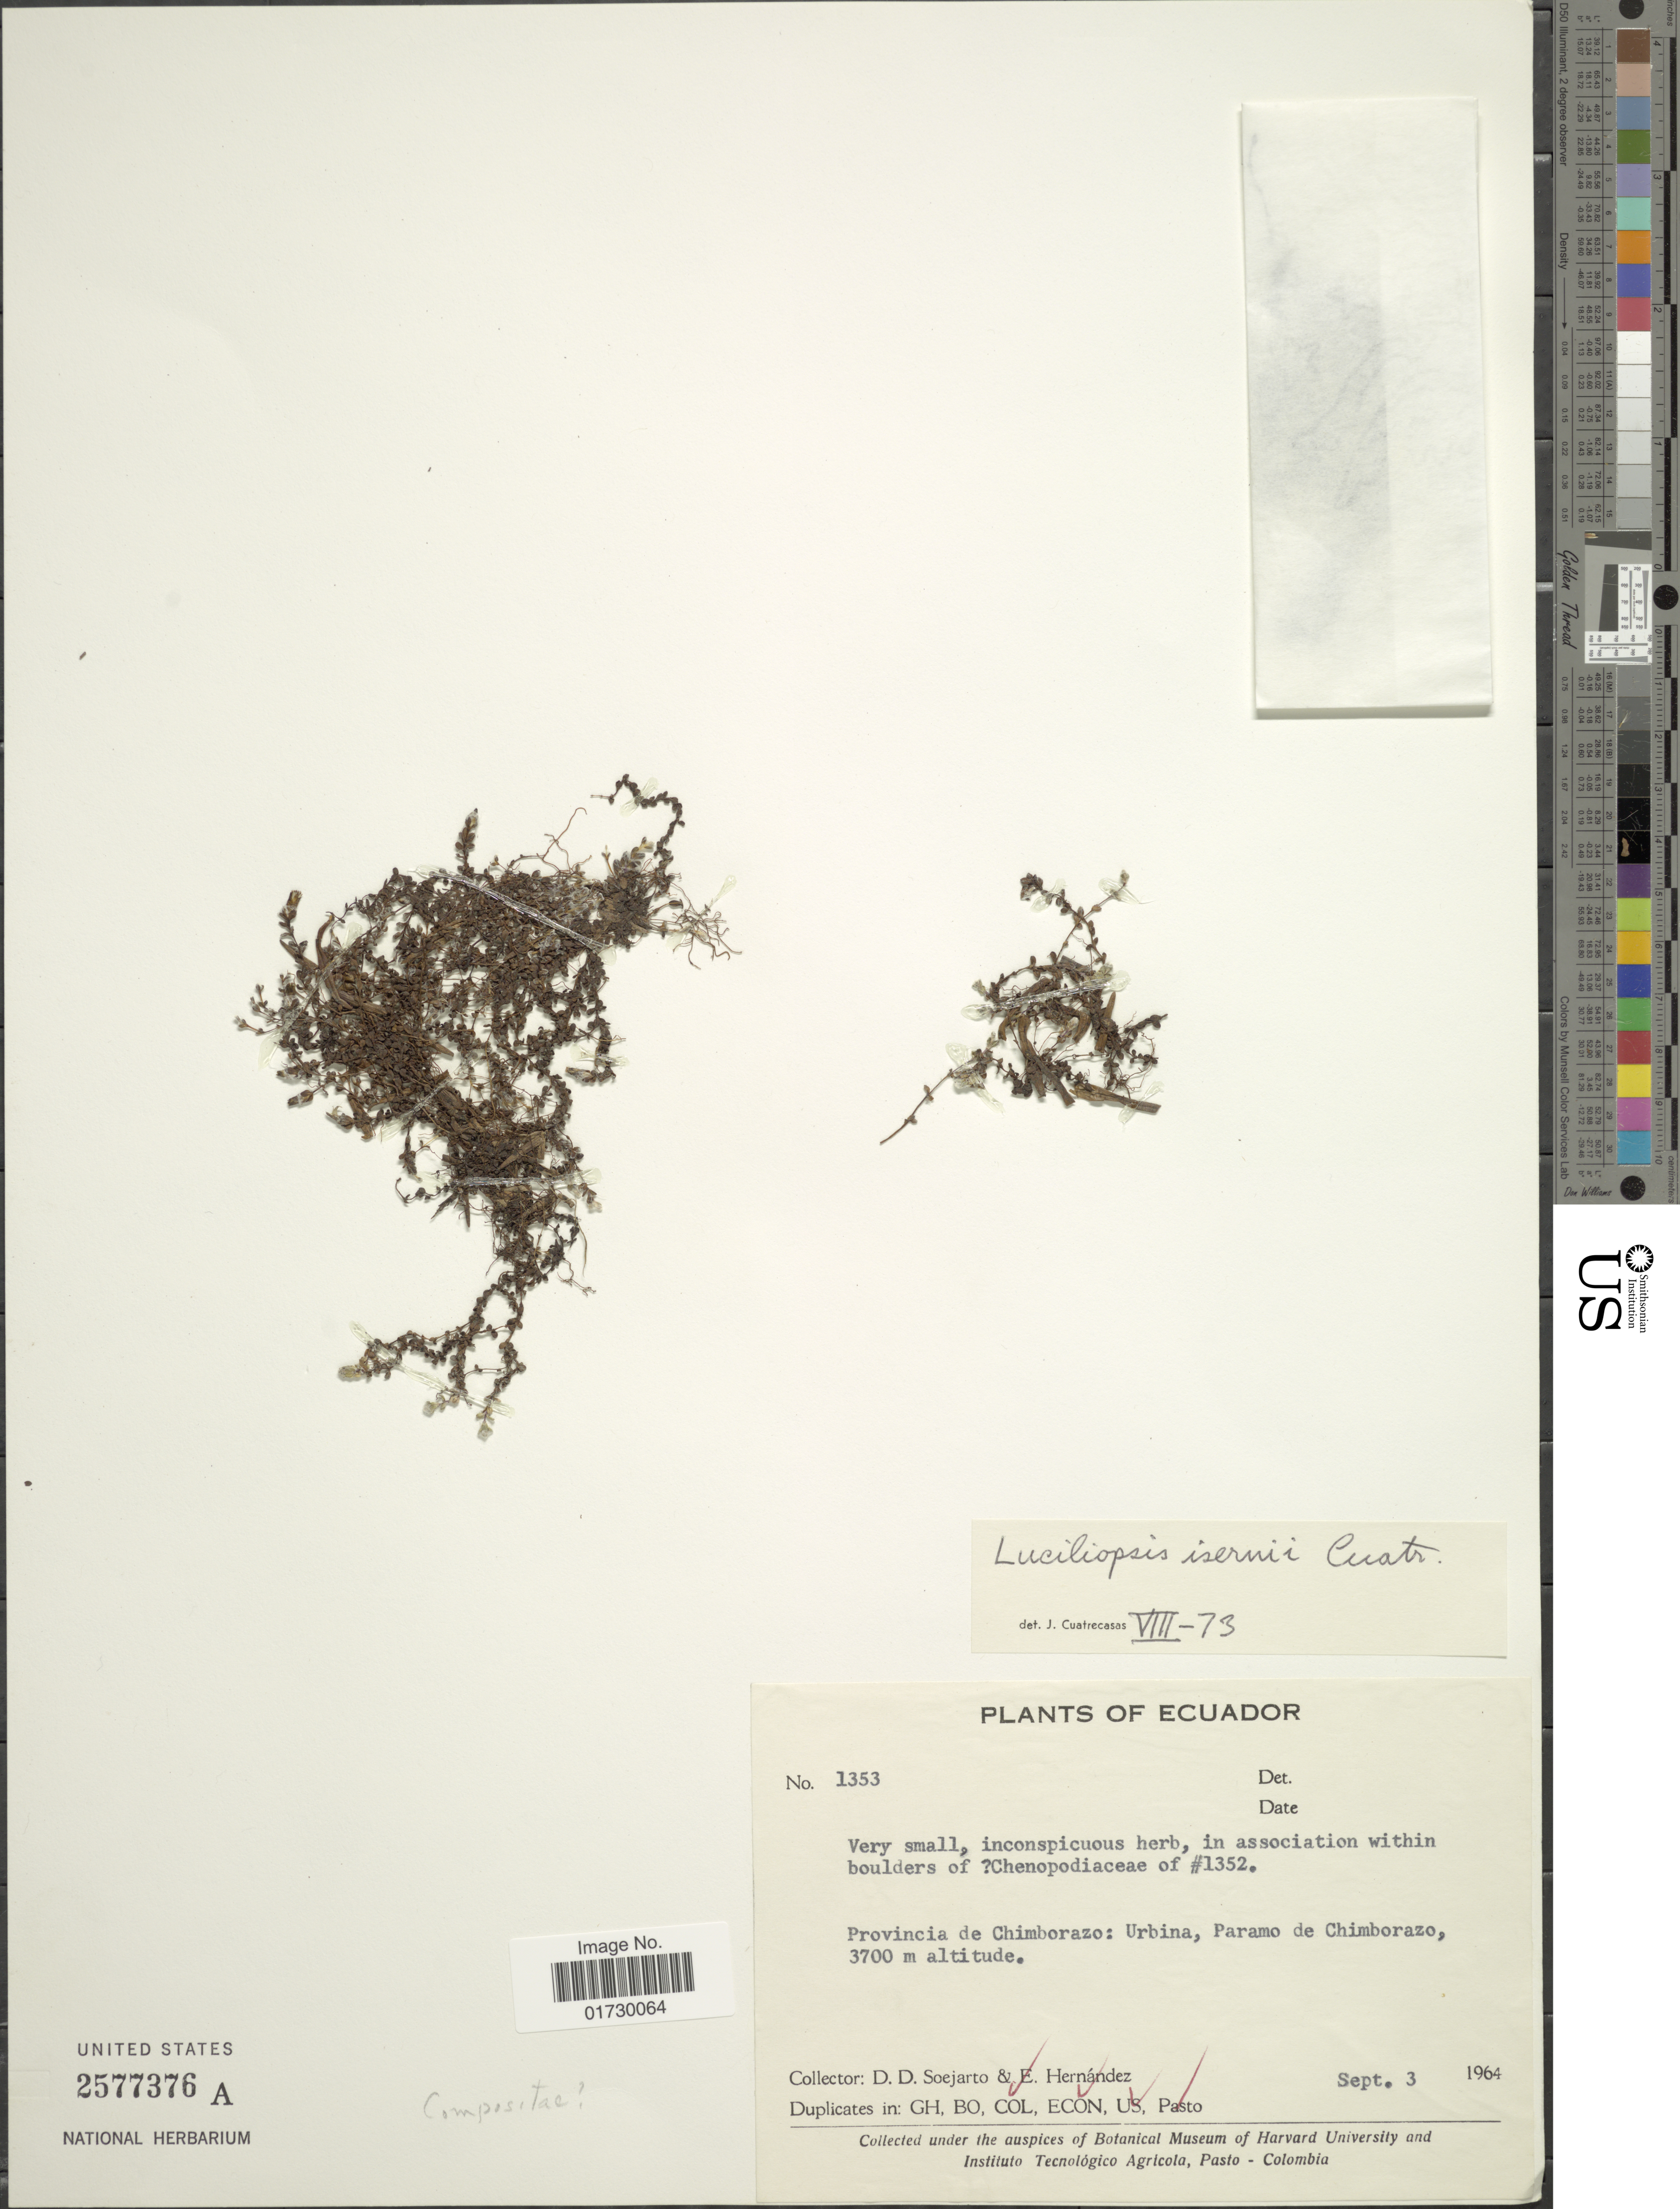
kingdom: Plantae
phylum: Tracheophyta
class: Magnoliopsida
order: Asterales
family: Asteraceae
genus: Cuatrecasasiella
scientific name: Cuatrecasasiella isernii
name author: (Cuatrec.) H. Rob.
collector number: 1353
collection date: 1964-09-03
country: Ecuador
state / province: Chimborazo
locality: Provincia de Chimborazo: Urbina, Paramo de Chimborazo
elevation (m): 3700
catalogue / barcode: US 2577376A